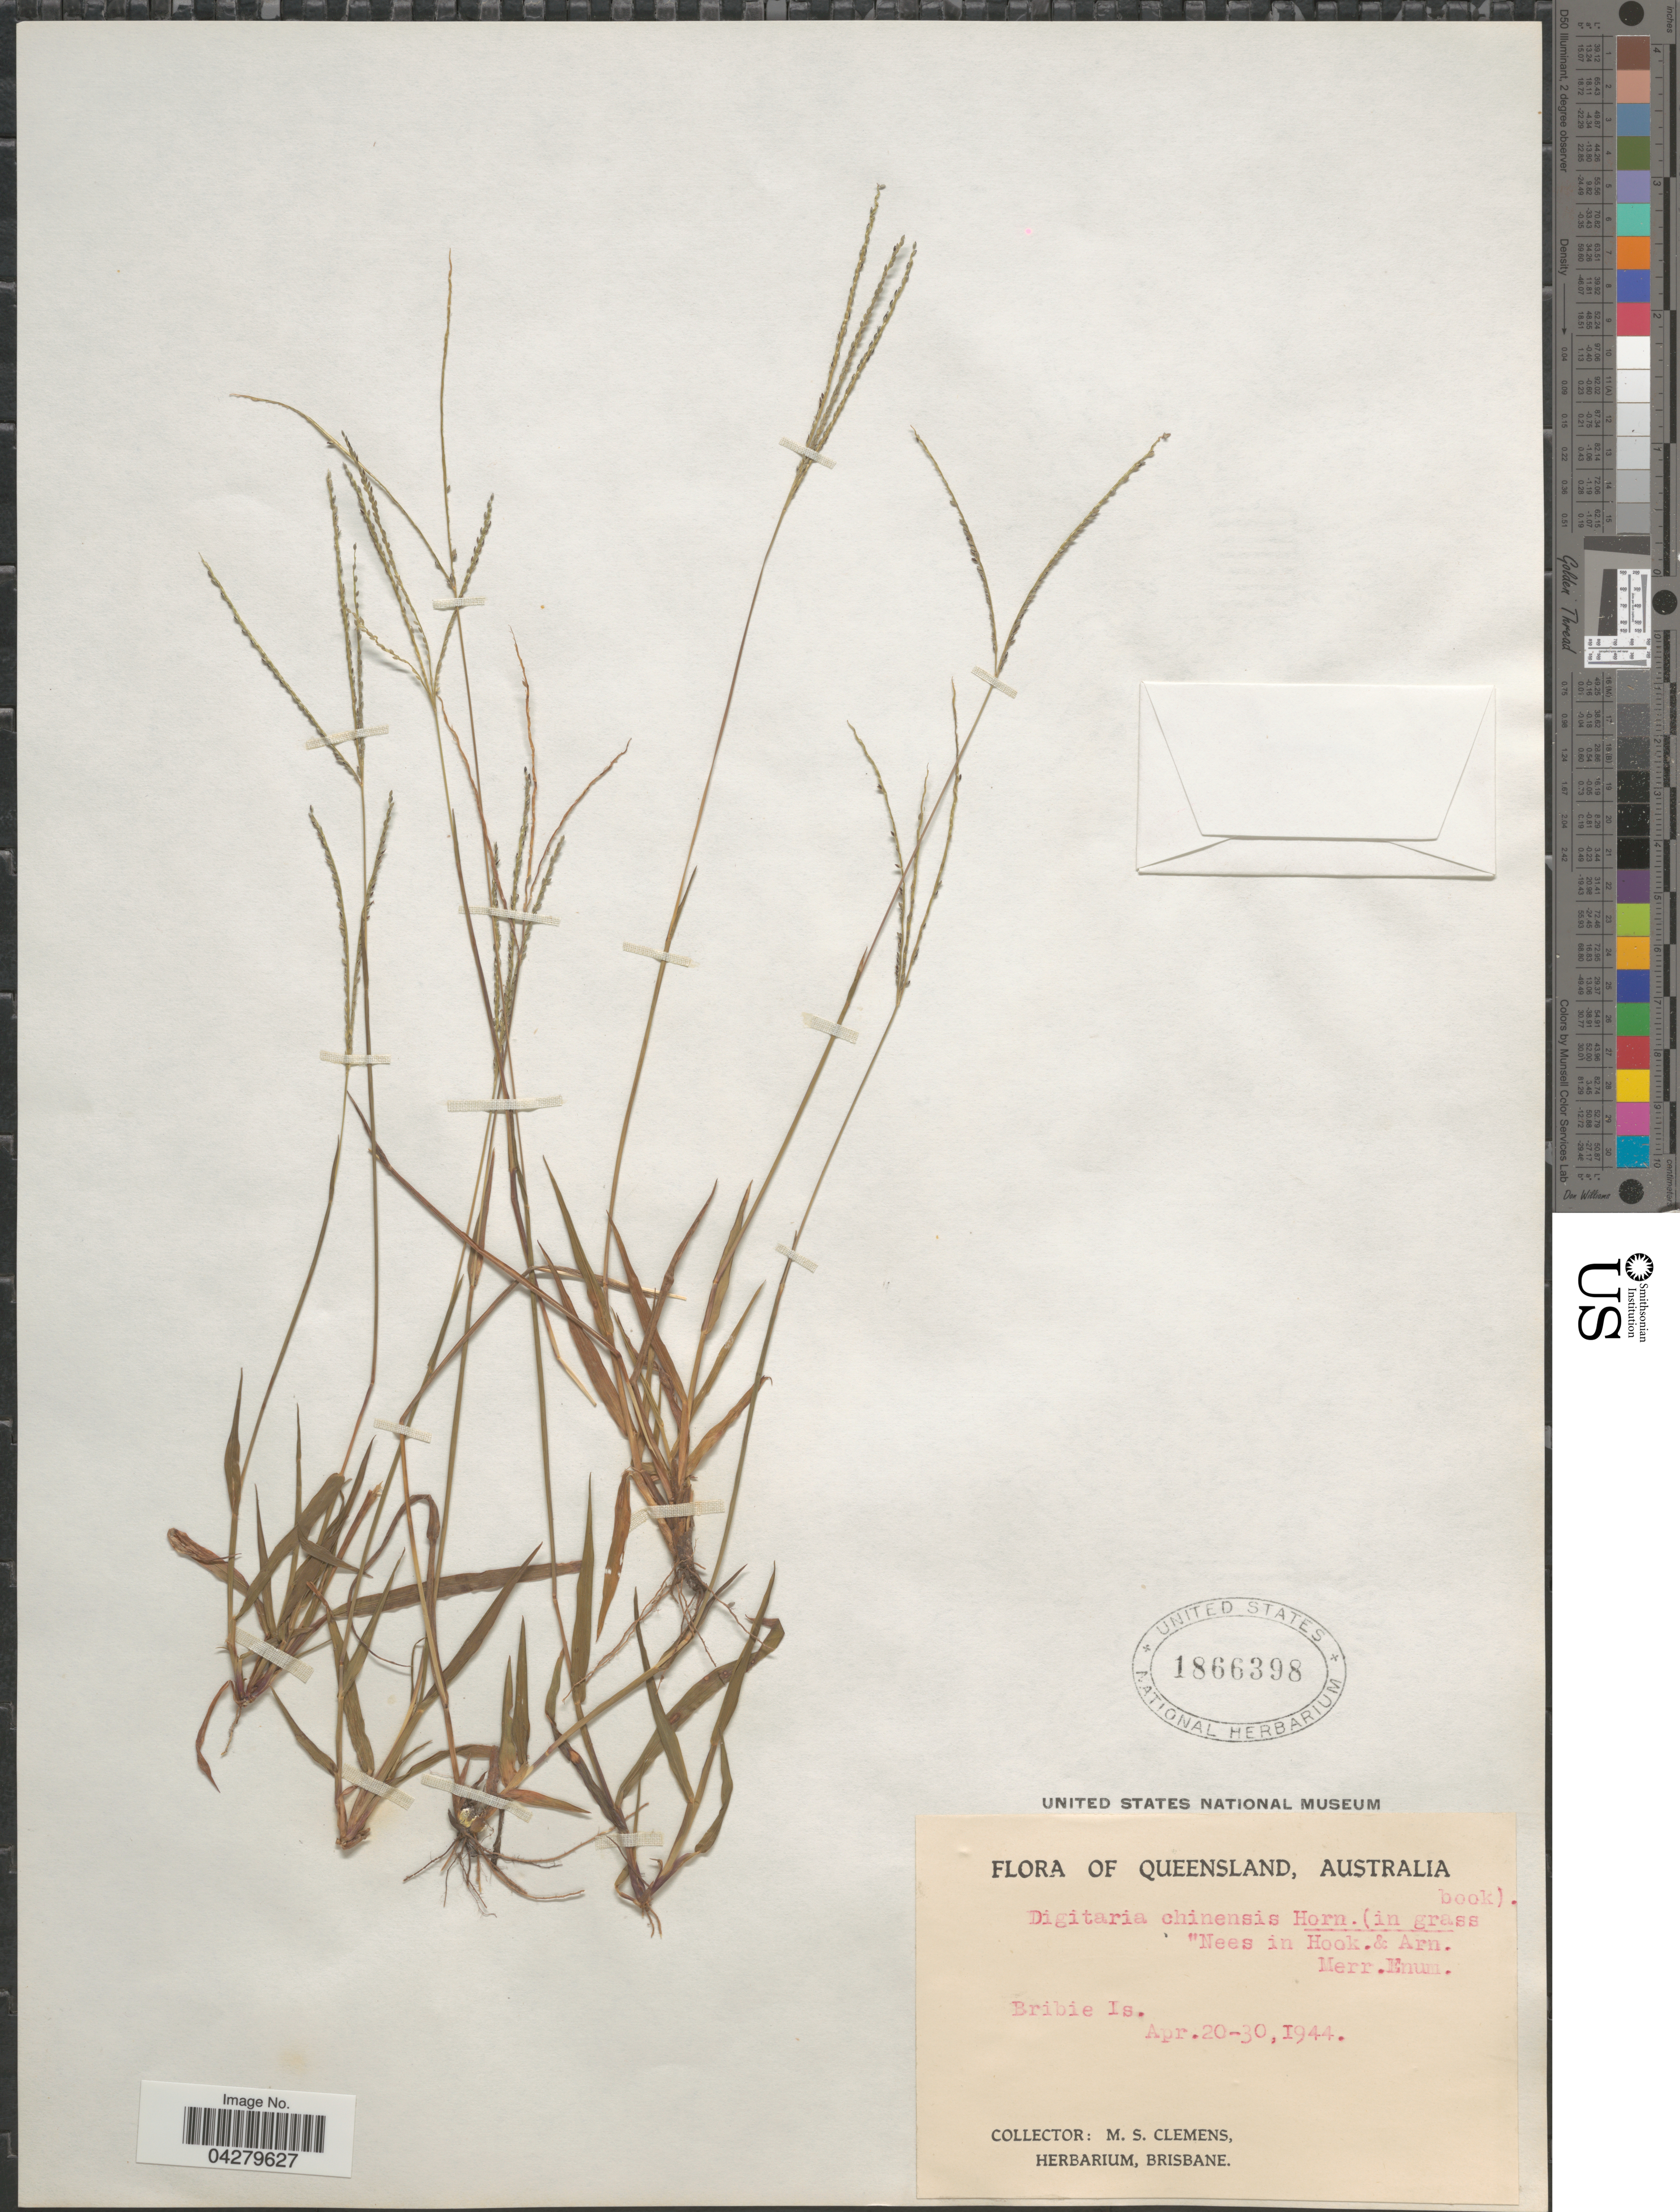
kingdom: Plantae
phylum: Tracheophyta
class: Liliopsida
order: Poales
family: Poaceae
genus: Digitaria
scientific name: Digitaria sp.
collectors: M. S. Clemens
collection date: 1944-04-20/1944-04-30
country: Australia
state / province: Queensland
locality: Bribie Is.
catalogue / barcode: US 1866398